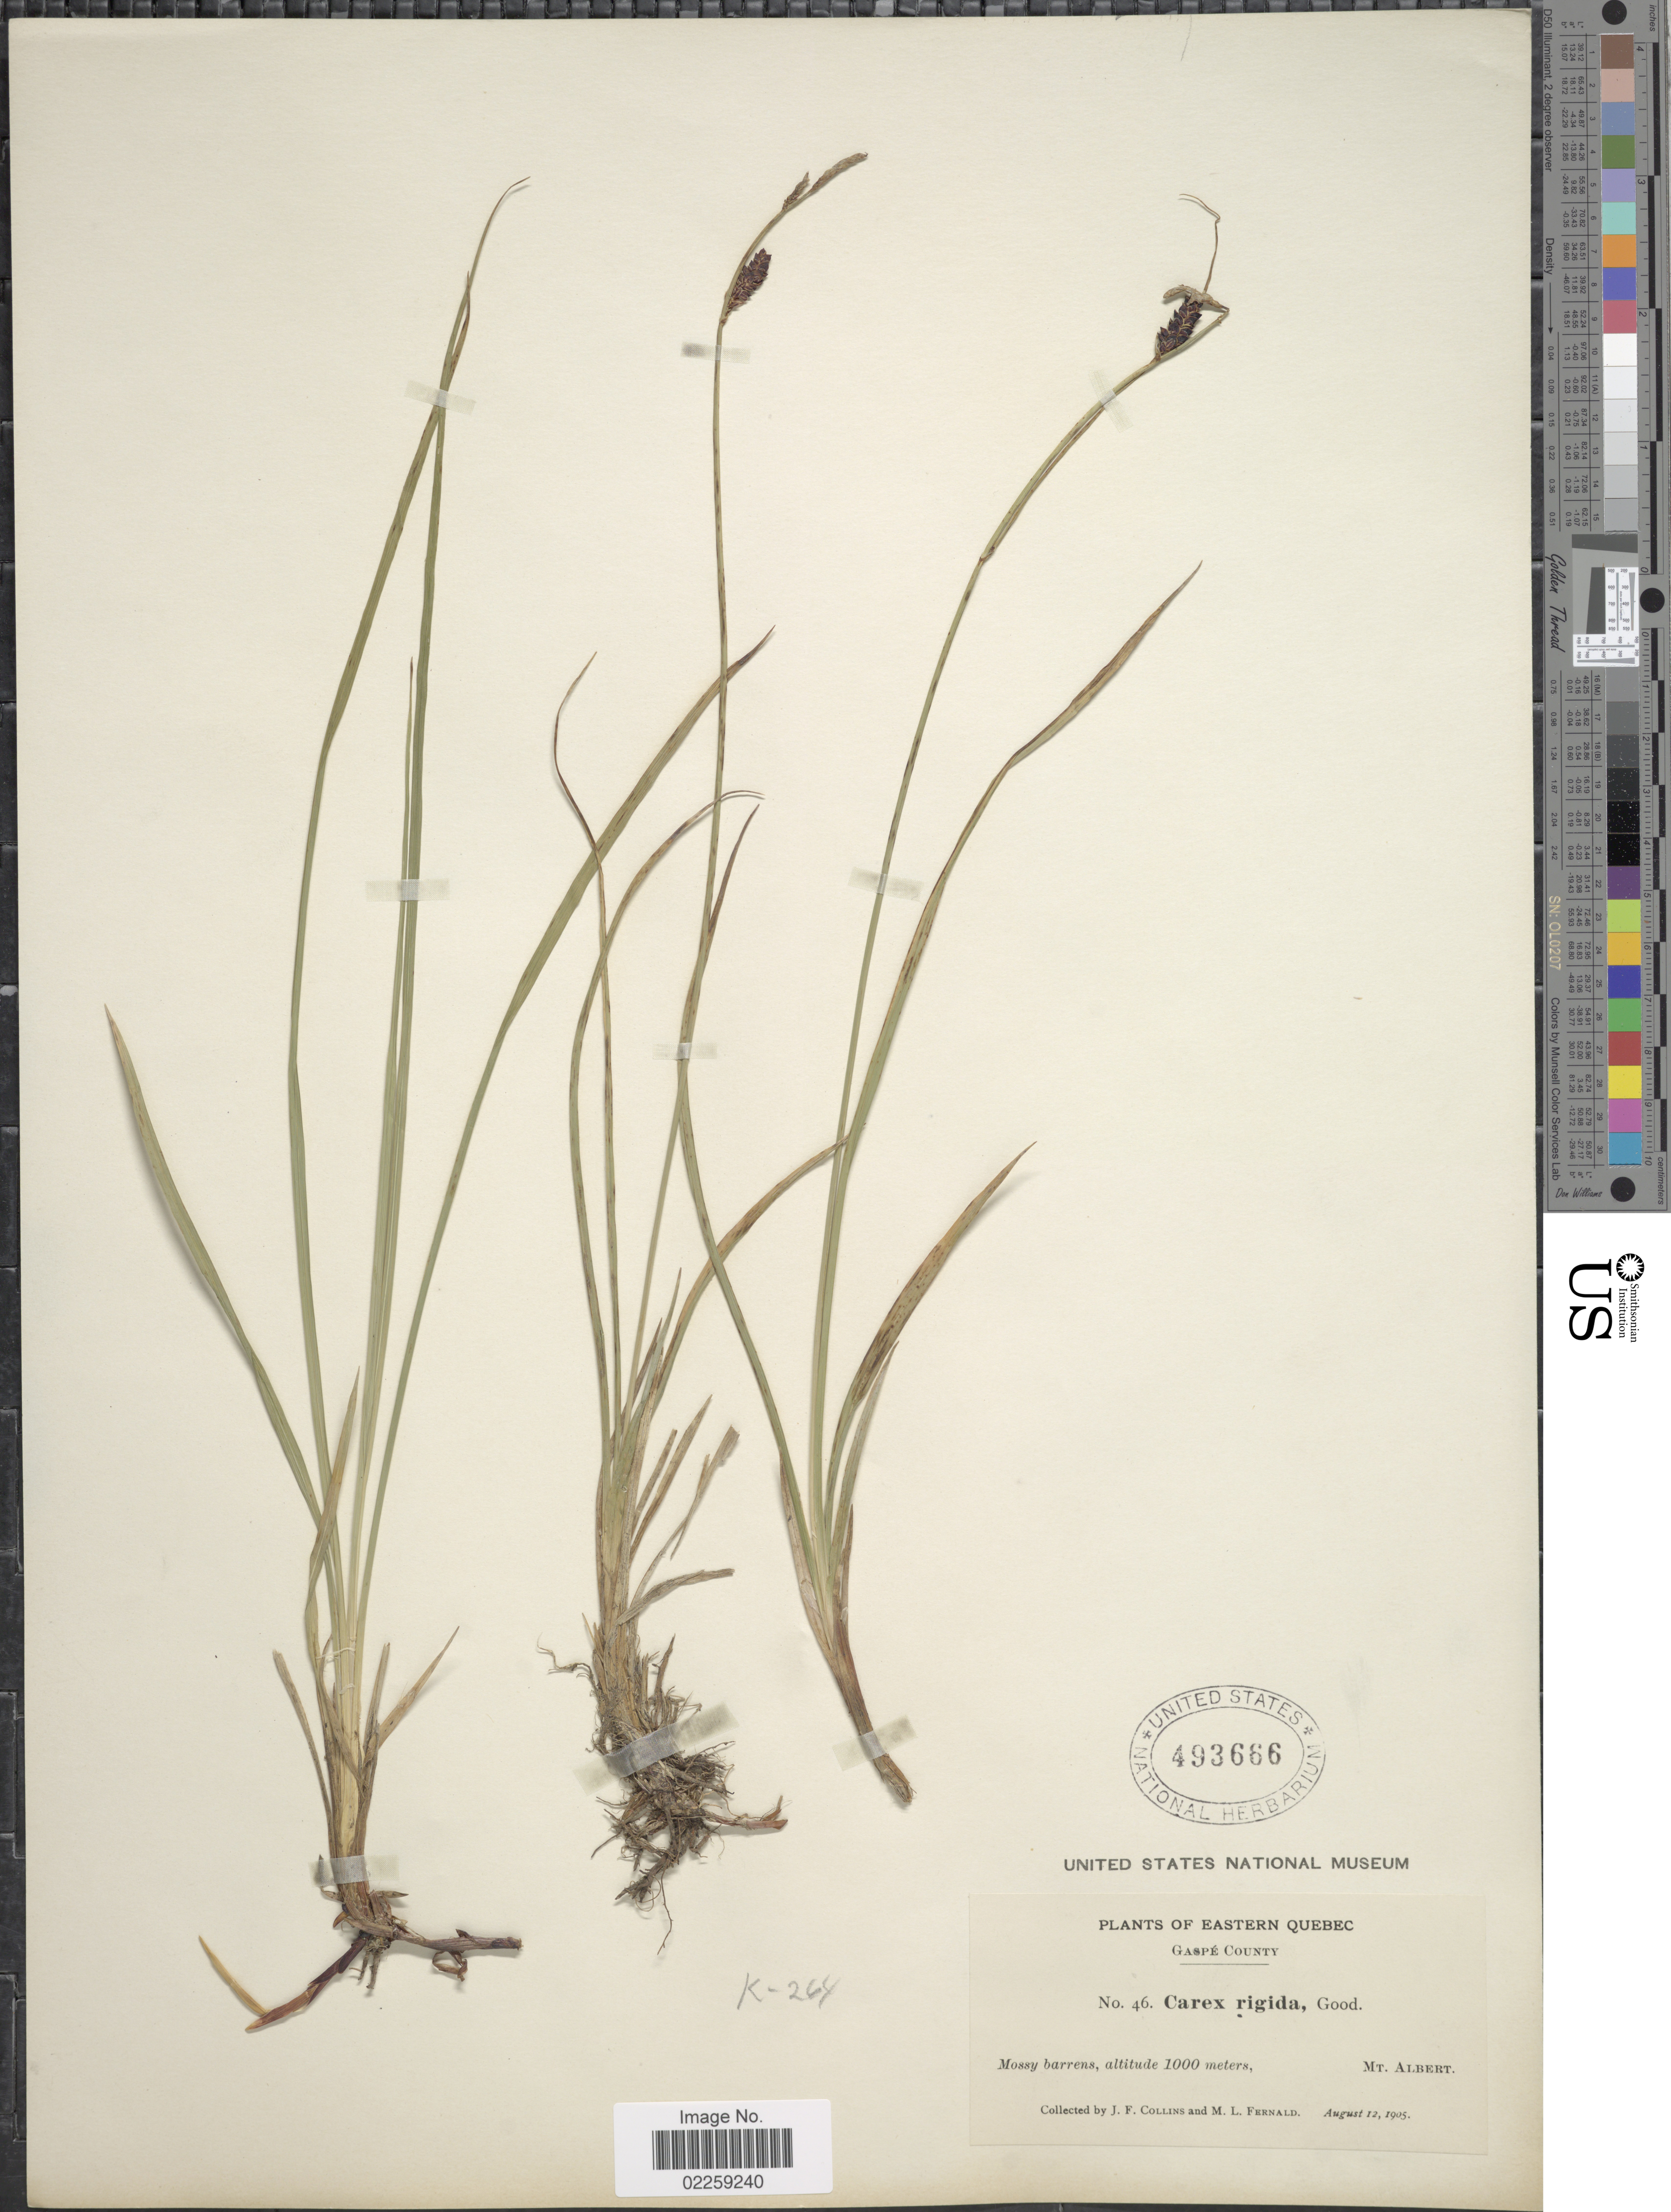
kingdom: Plantae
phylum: Tracheophyta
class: Liliopsida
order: Poales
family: Cyperaceae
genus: Carex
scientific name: Carex bigelowii subsp. bigelowii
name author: Torr. ex Schwein.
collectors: J. Collins & M. L. Fernald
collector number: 46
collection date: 1905-08-12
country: Canada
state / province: Quebec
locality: Eastern Quebec, Mt. Albert. Gaspe County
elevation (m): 1000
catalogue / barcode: US 493666